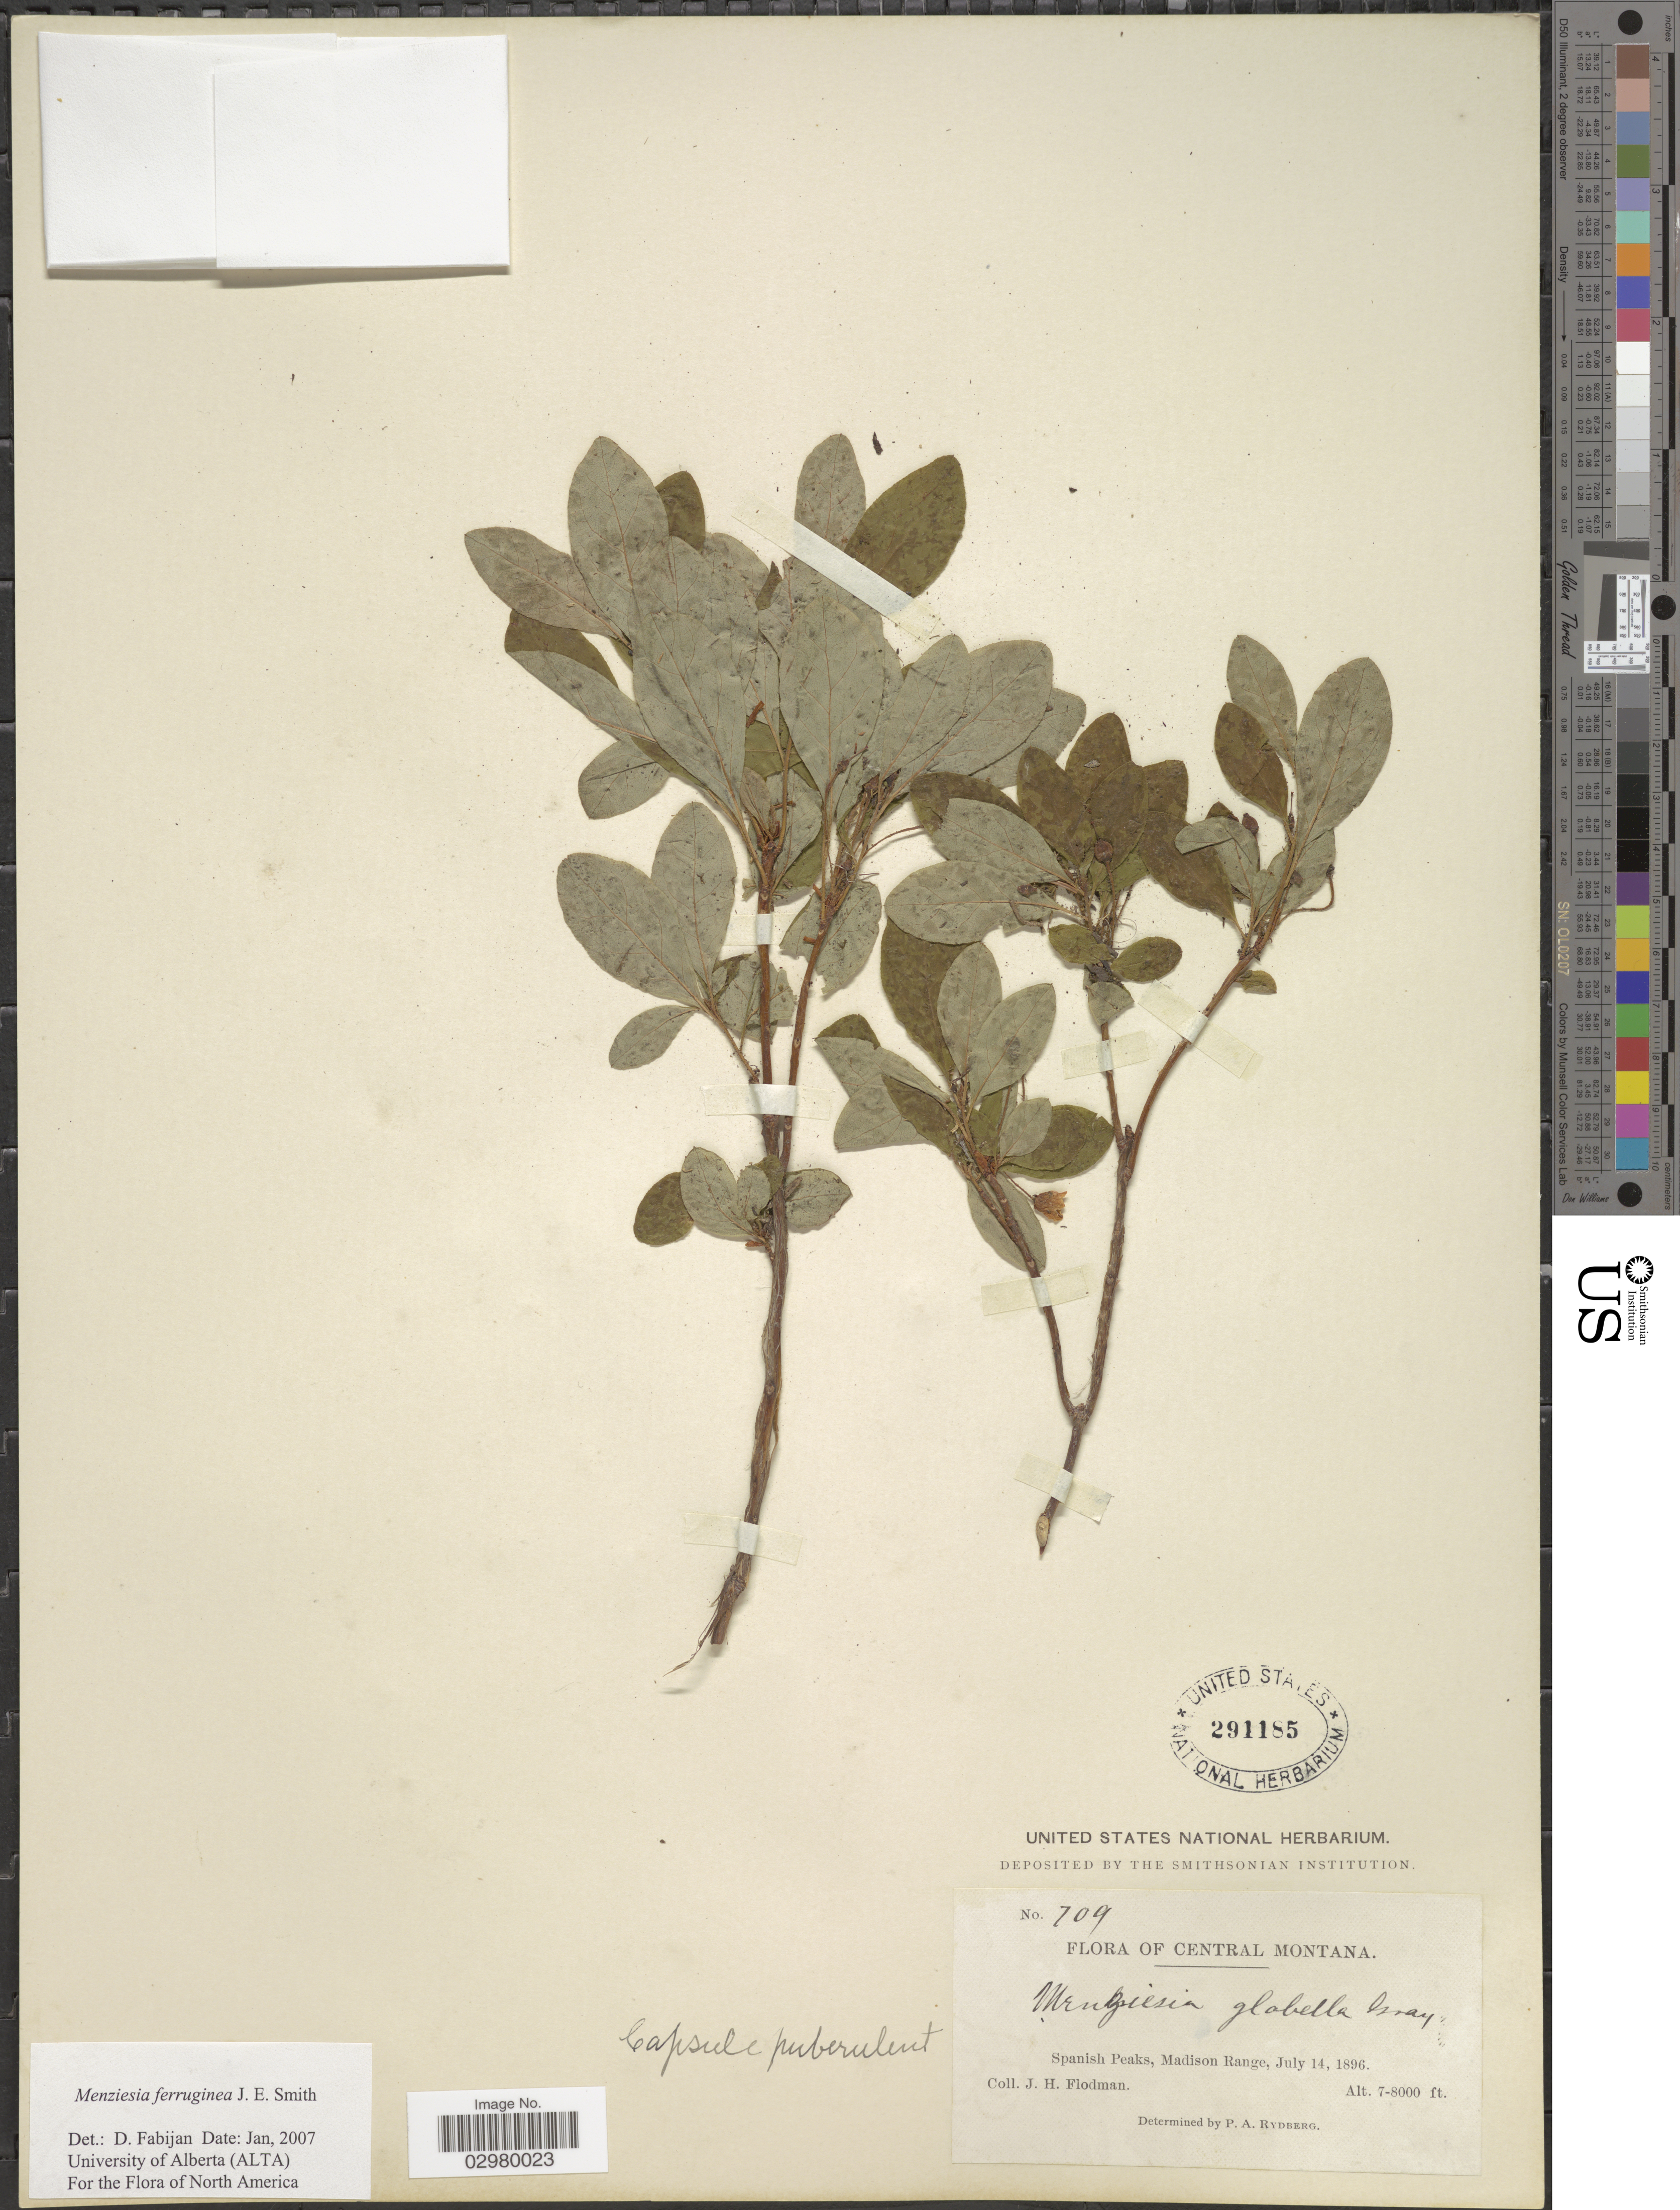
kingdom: Plantae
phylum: Tracheophyta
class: Magnoliopsida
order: Ericales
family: Ericaceae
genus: Menziesia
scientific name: Menziesia ferruginea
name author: Sm.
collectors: J. Flodman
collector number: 709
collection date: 1896-07-14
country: United States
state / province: Montana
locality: Central Montana. Spanish Peaks, Madison Range.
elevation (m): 2134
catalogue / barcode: US 291185